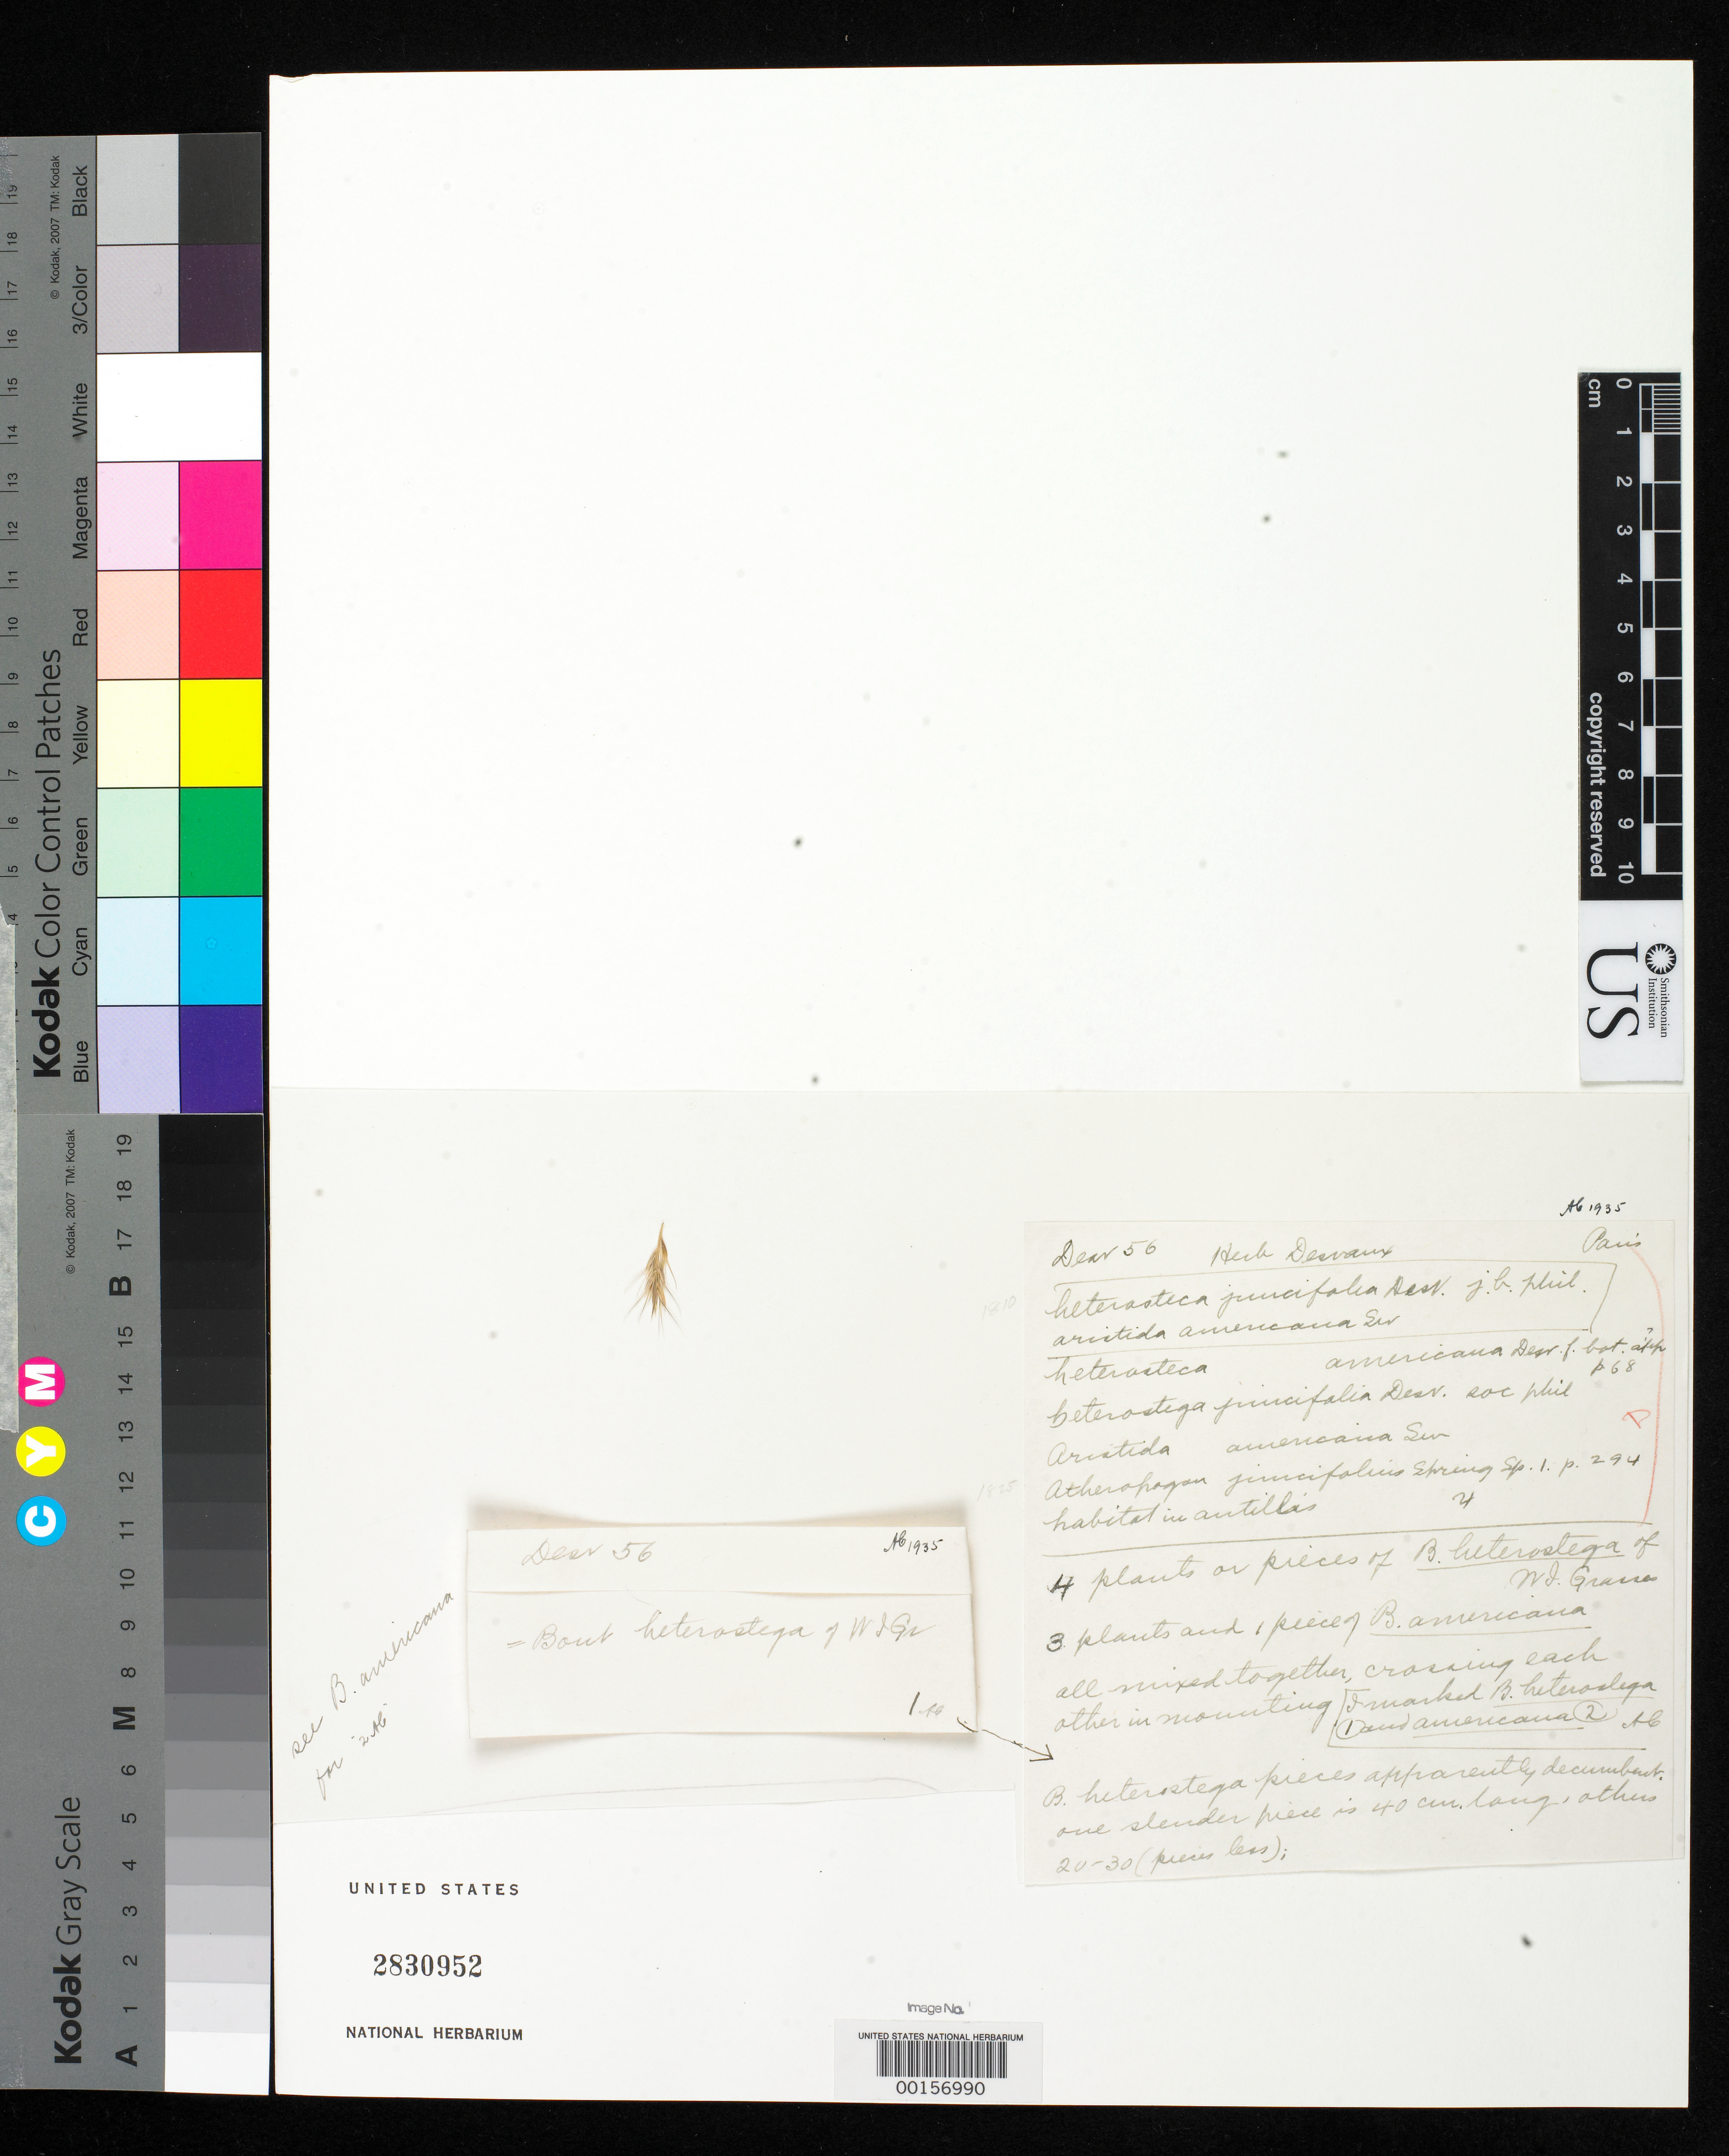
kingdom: Plantae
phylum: Tracheophyta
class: Liliopsida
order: Poales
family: Poaceae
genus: Heterosteca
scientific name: Heterosteca juncifolia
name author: Desv.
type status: Type Fragment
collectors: ex herb. Desvaux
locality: "Antilles"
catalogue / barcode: US 2830952